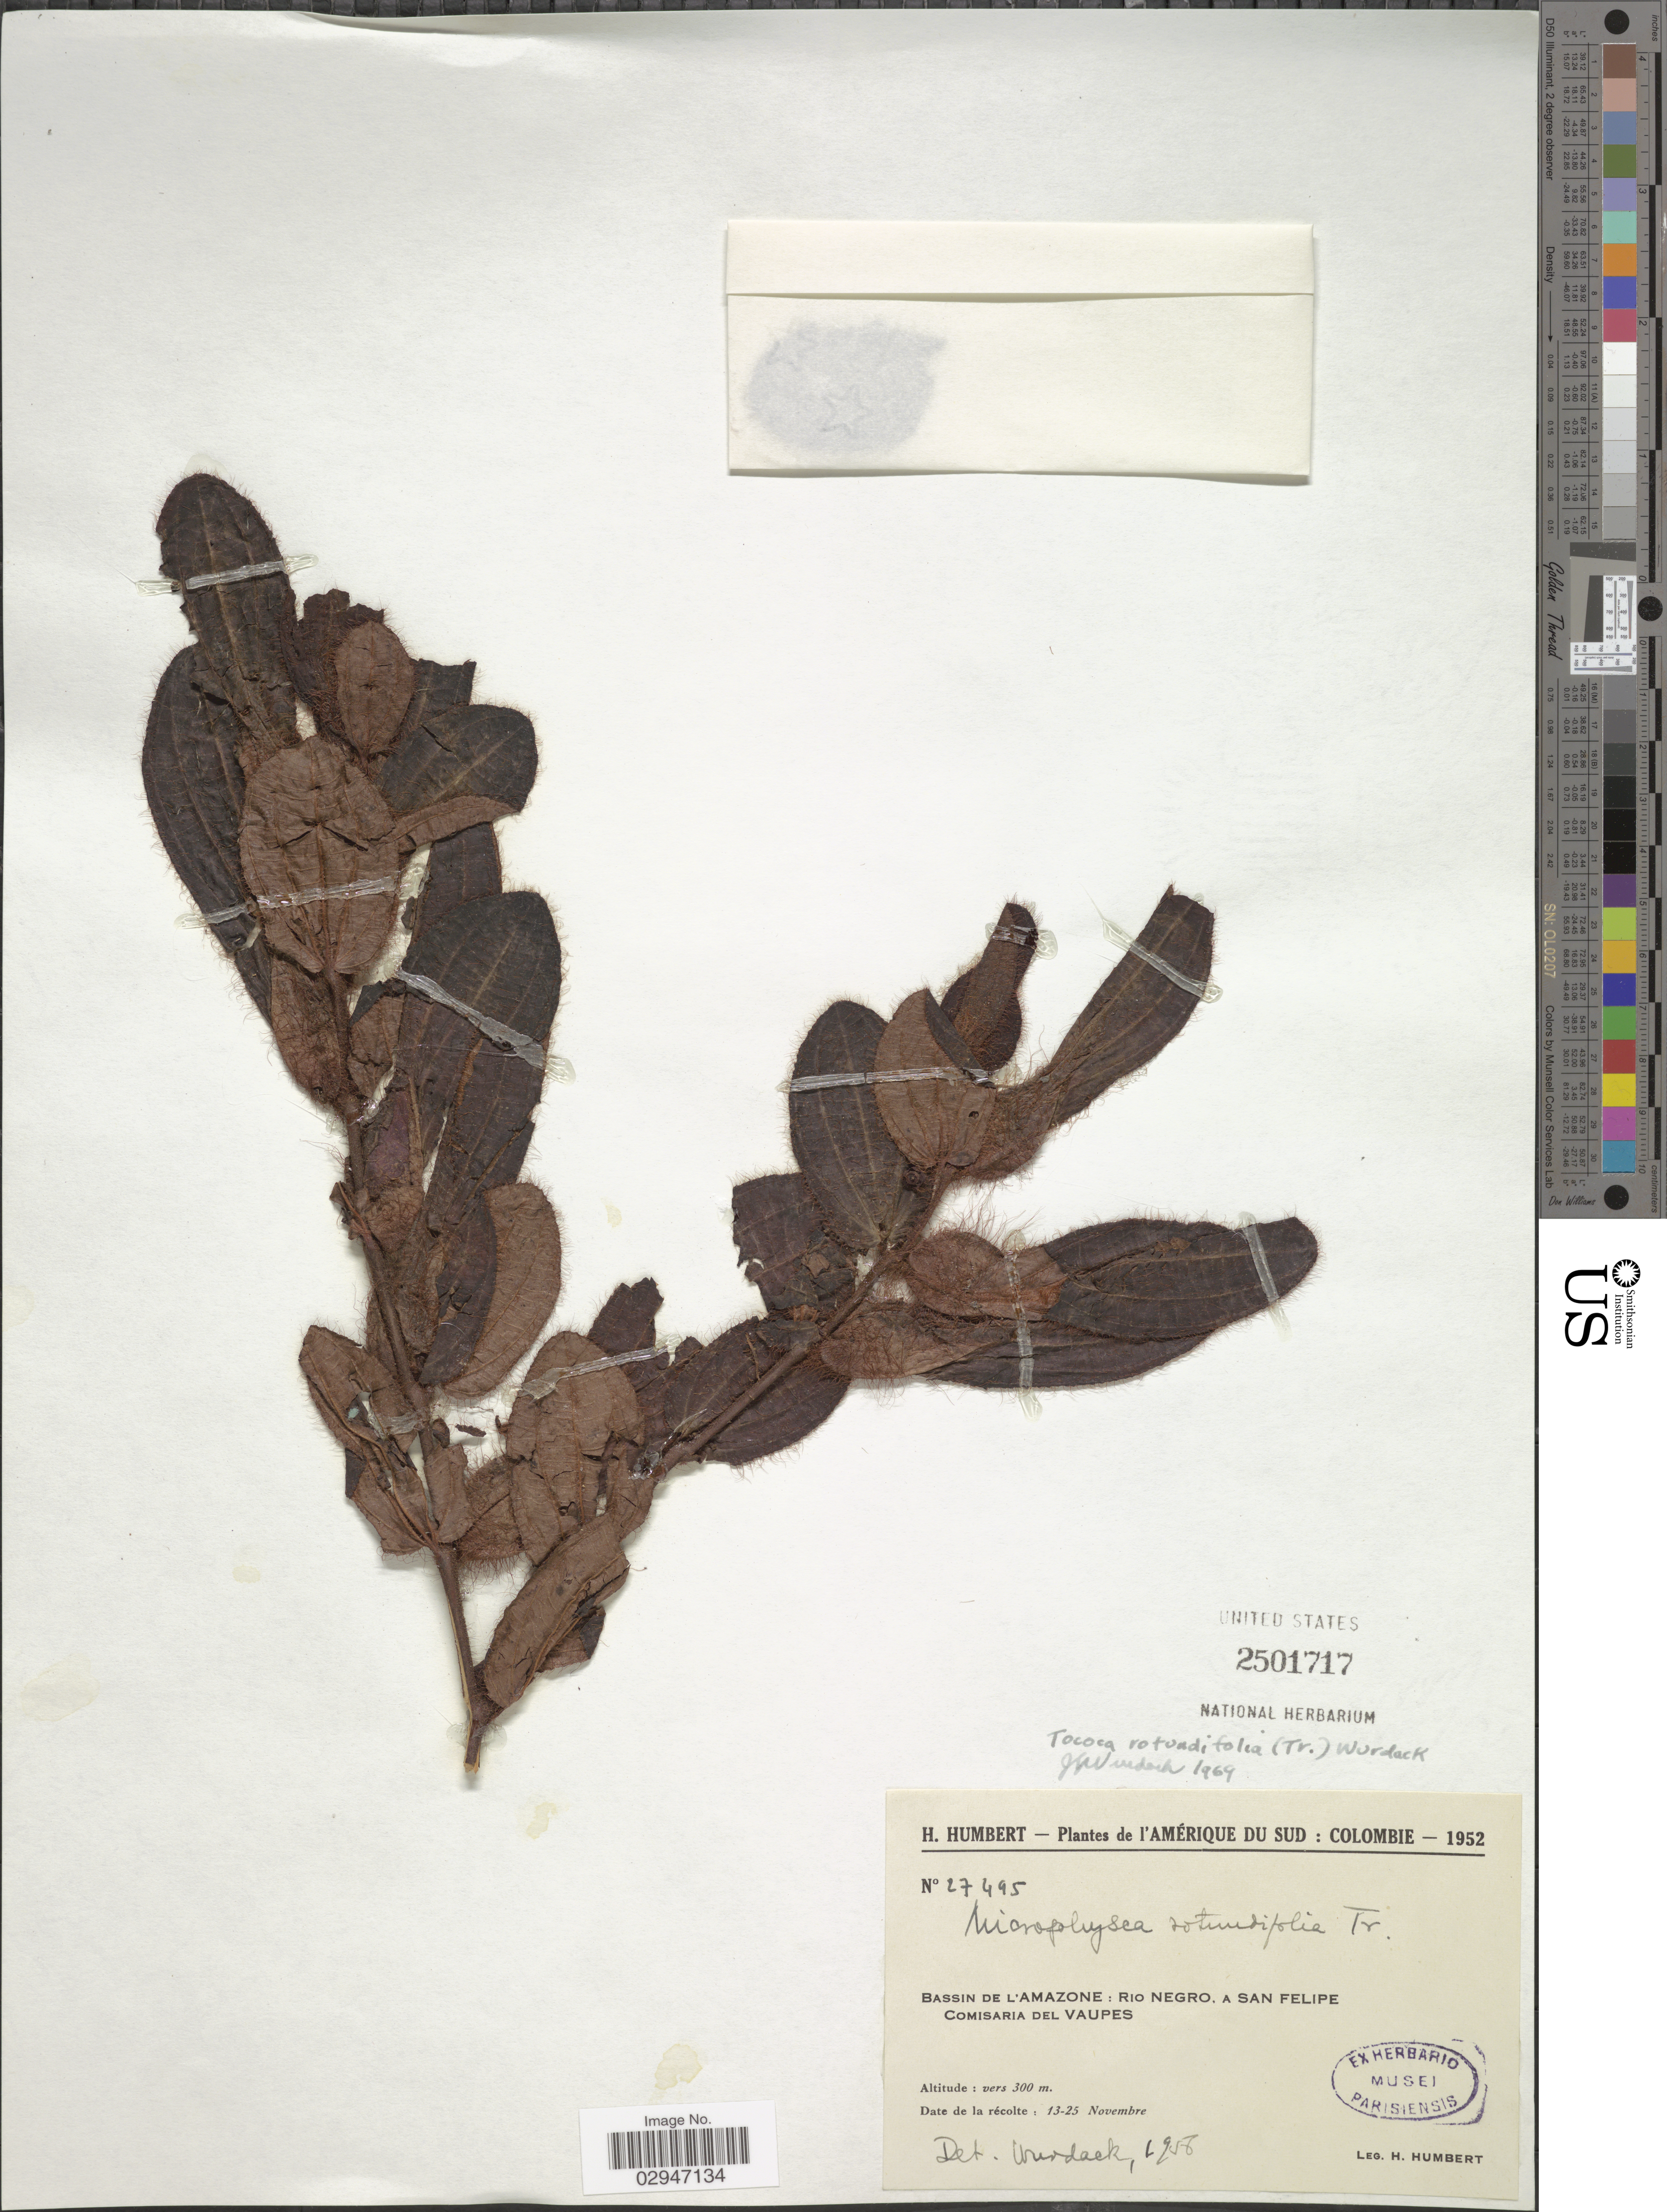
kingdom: Plantae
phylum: Tracheophyta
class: Magnoliopsida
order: Myrtales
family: Melastomataceae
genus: Tococa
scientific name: Tococa rotundifolia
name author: (Triana) Wurdack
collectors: H. Humbert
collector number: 27495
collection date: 1952-11-13/1952-11-25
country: Colombia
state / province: Vaupés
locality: Bassin de l'Amazone: Rio Negro, a San Felipe. Comisaria del Vaupes.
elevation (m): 300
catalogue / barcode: US 2501717